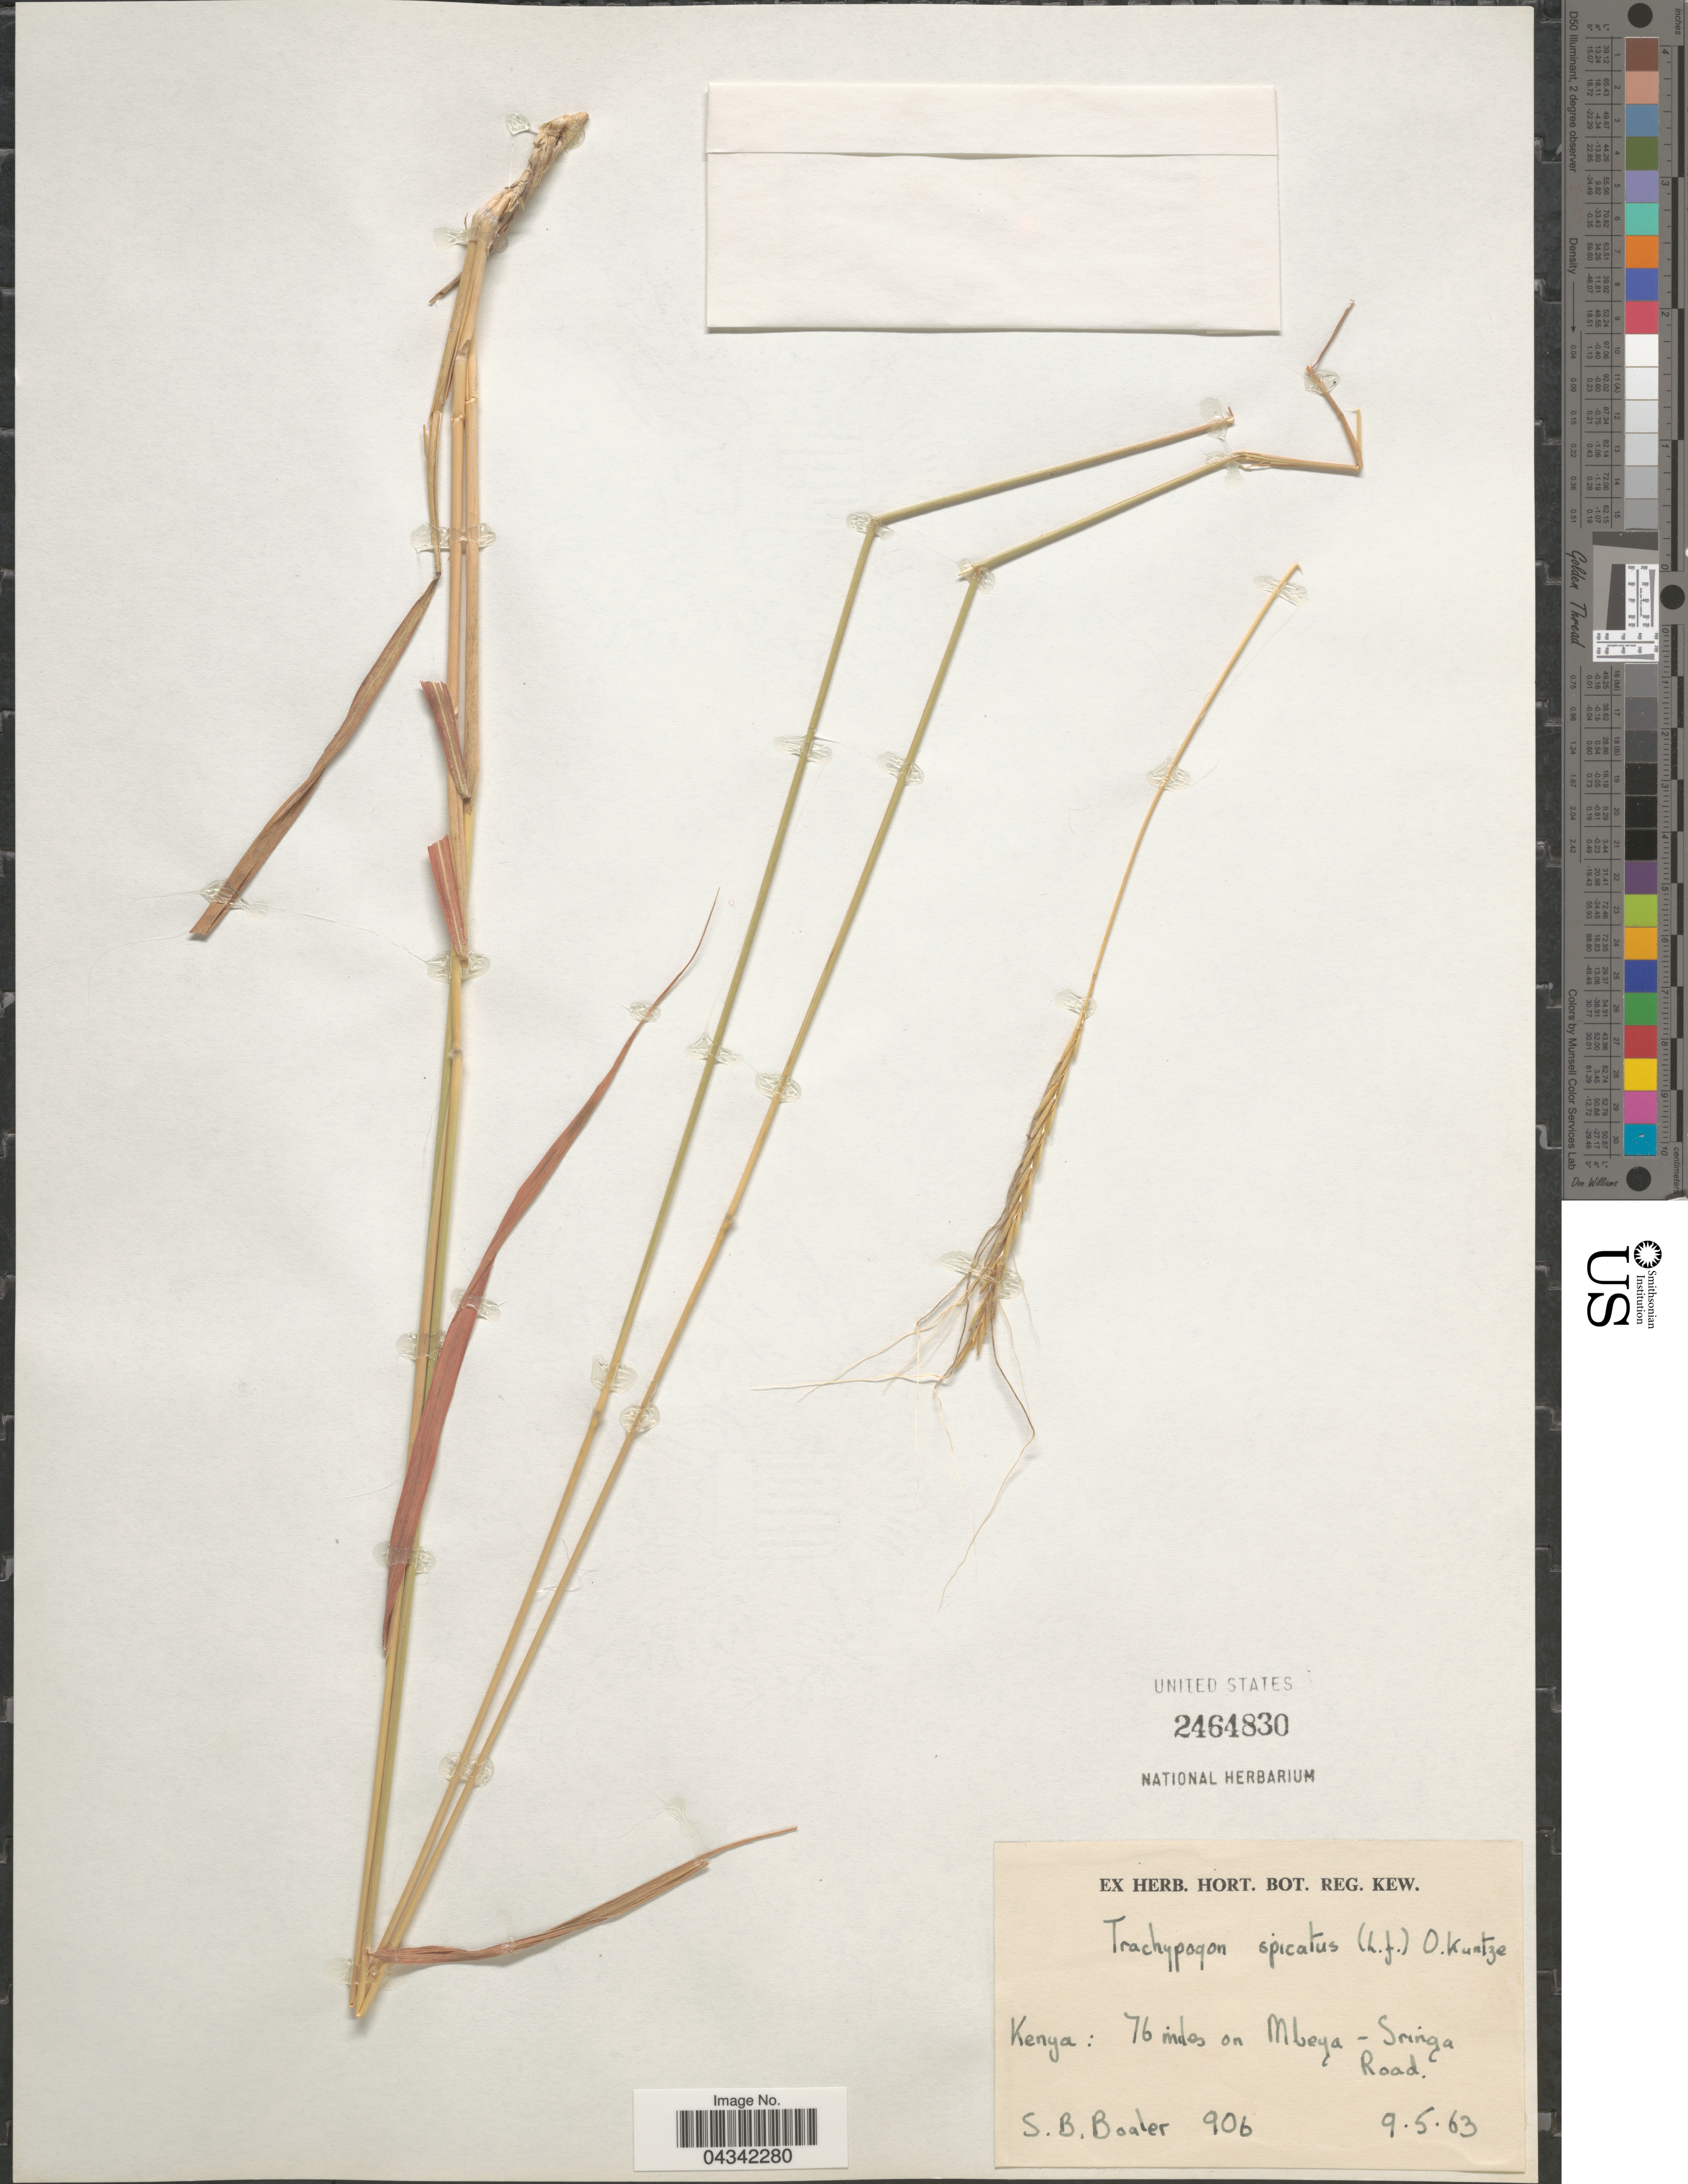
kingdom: Plantae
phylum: Tracheophyta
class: Liliopsida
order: Poales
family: Poaceae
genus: Trachypogon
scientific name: Trachypogon spicatus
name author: (L. f.) Kuntze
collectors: S. Boaler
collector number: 906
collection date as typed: Transcribed d/m/y: 9/5/63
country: Kenya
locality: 76 miles on Mbeya-Sringa Road.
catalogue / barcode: US 2464830